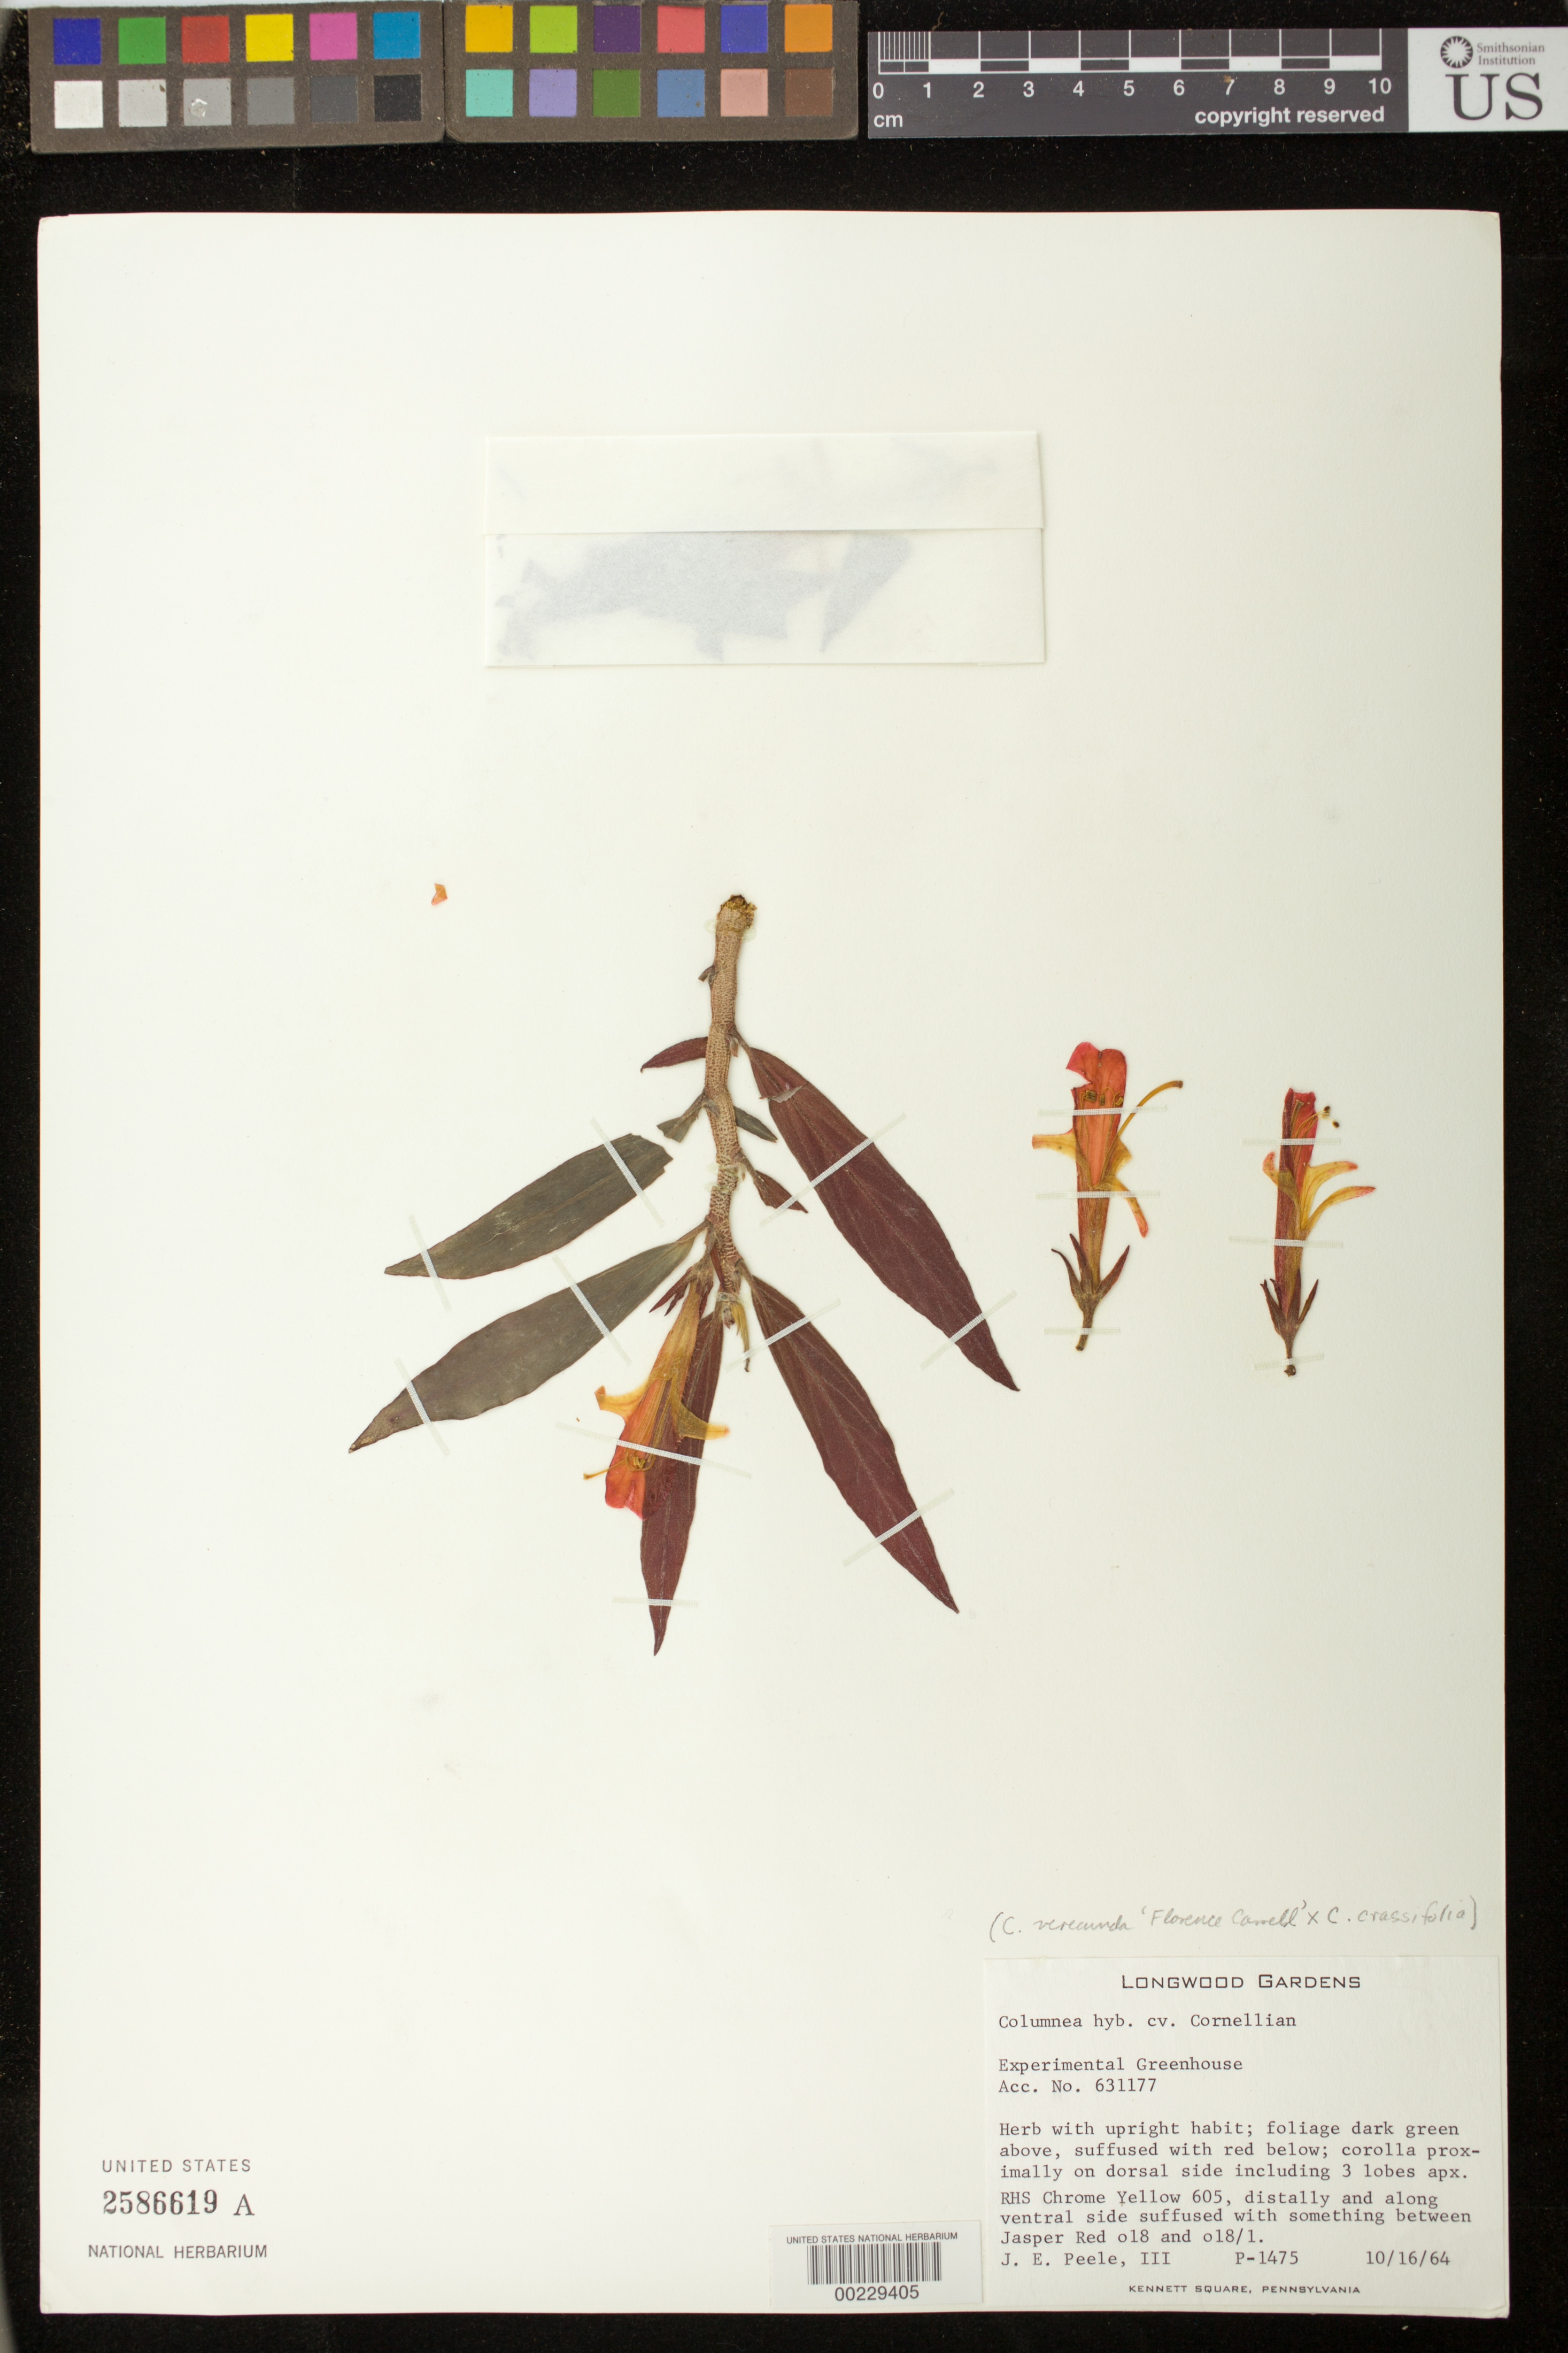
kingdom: Plantae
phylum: Tracheophyta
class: Magnoliopsida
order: Lamiales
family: Gesneriaceae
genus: Columnea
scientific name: Columnea 'Cornellian'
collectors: J. Peele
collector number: P- 1475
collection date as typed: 16 Oct 1964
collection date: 1964-10-16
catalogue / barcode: US 2586619A